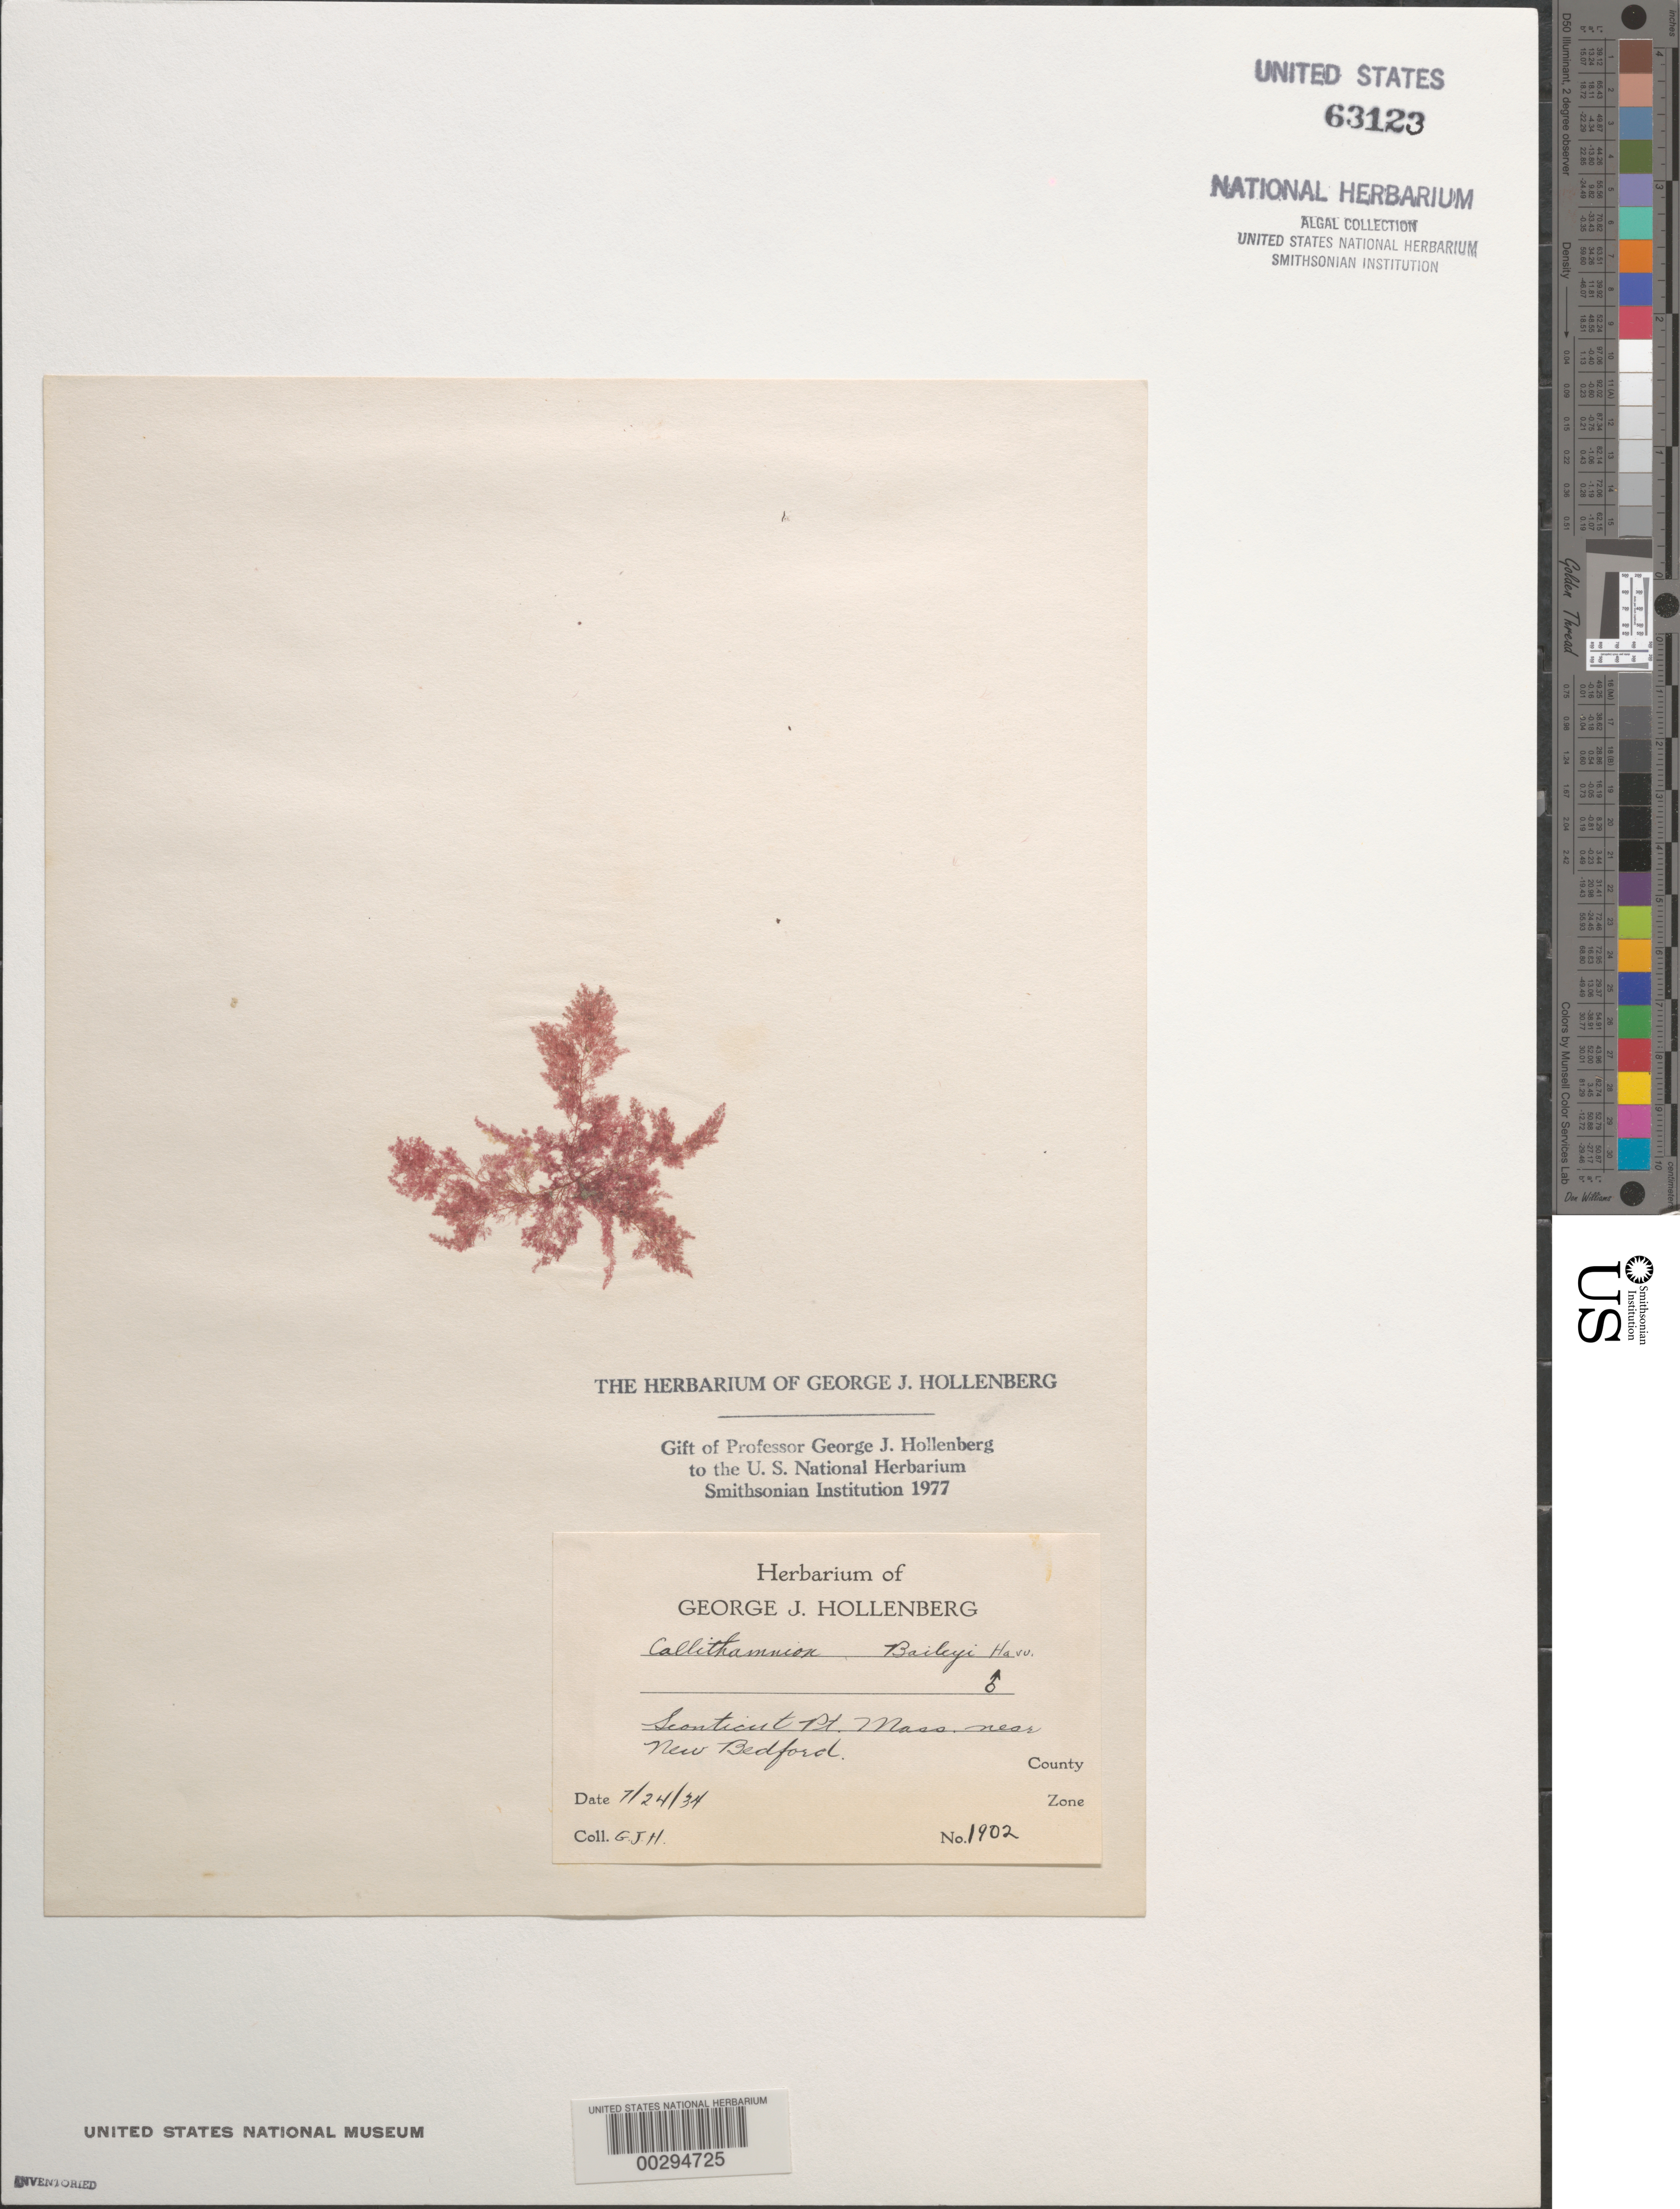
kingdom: Plantae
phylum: Rhodophyta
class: Florideophyceae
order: Ceramiales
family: Callithamniaceae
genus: Callithamnion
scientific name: Callithamnion tetragonum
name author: (With.) S.F. Gray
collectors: G. Hollenberg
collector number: GJH 1902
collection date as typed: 24 Jul 1934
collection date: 1934-07-24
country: United States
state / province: Massachusetts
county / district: Bristol County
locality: Sconticut Point, near New Bedford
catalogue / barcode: US 63123